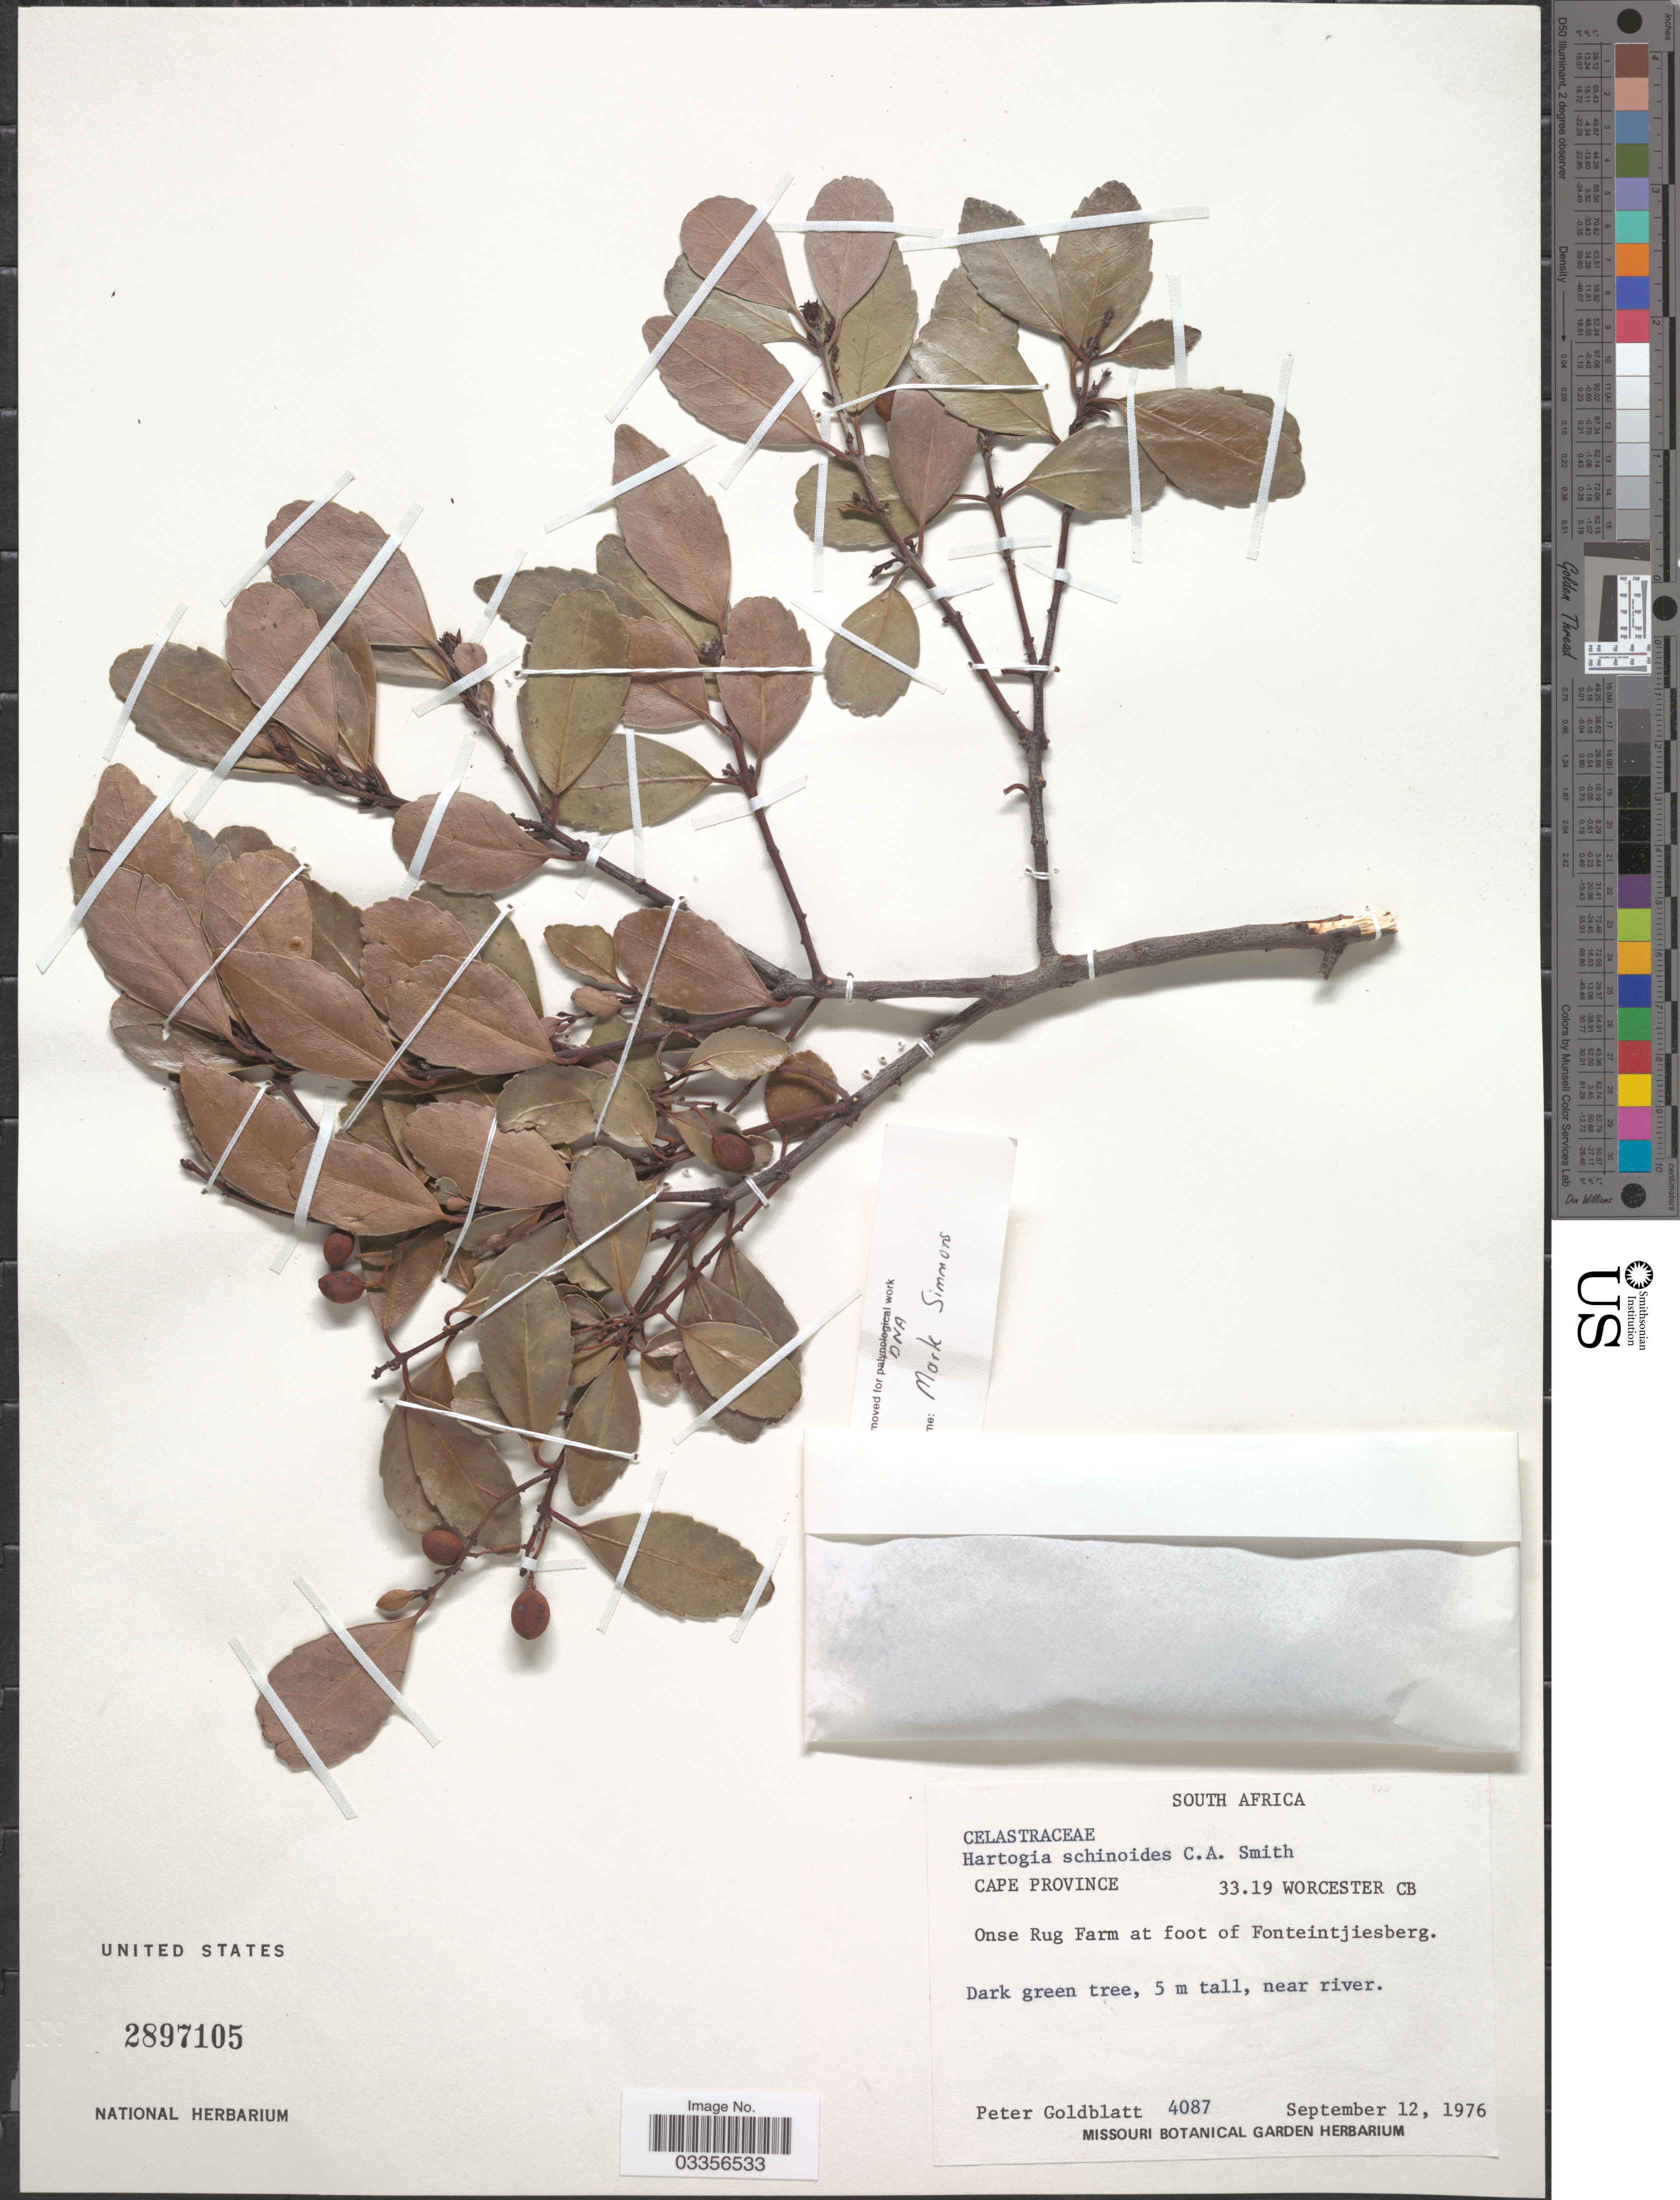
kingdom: Plantae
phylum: Tracheophyta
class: Magnoliopsida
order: Celastrales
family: Celastraceae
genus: Elaeodendron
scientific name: Elaeodendron schinoides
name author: Spreng.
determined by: Strong, Mark T., (BOT), Smithsonian Institution - National Museum of Natural History (UNITED STATES)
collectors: P. Goldblatt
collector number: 4087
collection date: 1976-09-12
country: South Africa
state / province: Western Cape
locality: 33.19 (Worcester) CB, Onse Rug Farm at foot of Fonteintjiesberg.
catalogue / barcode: US 2897105